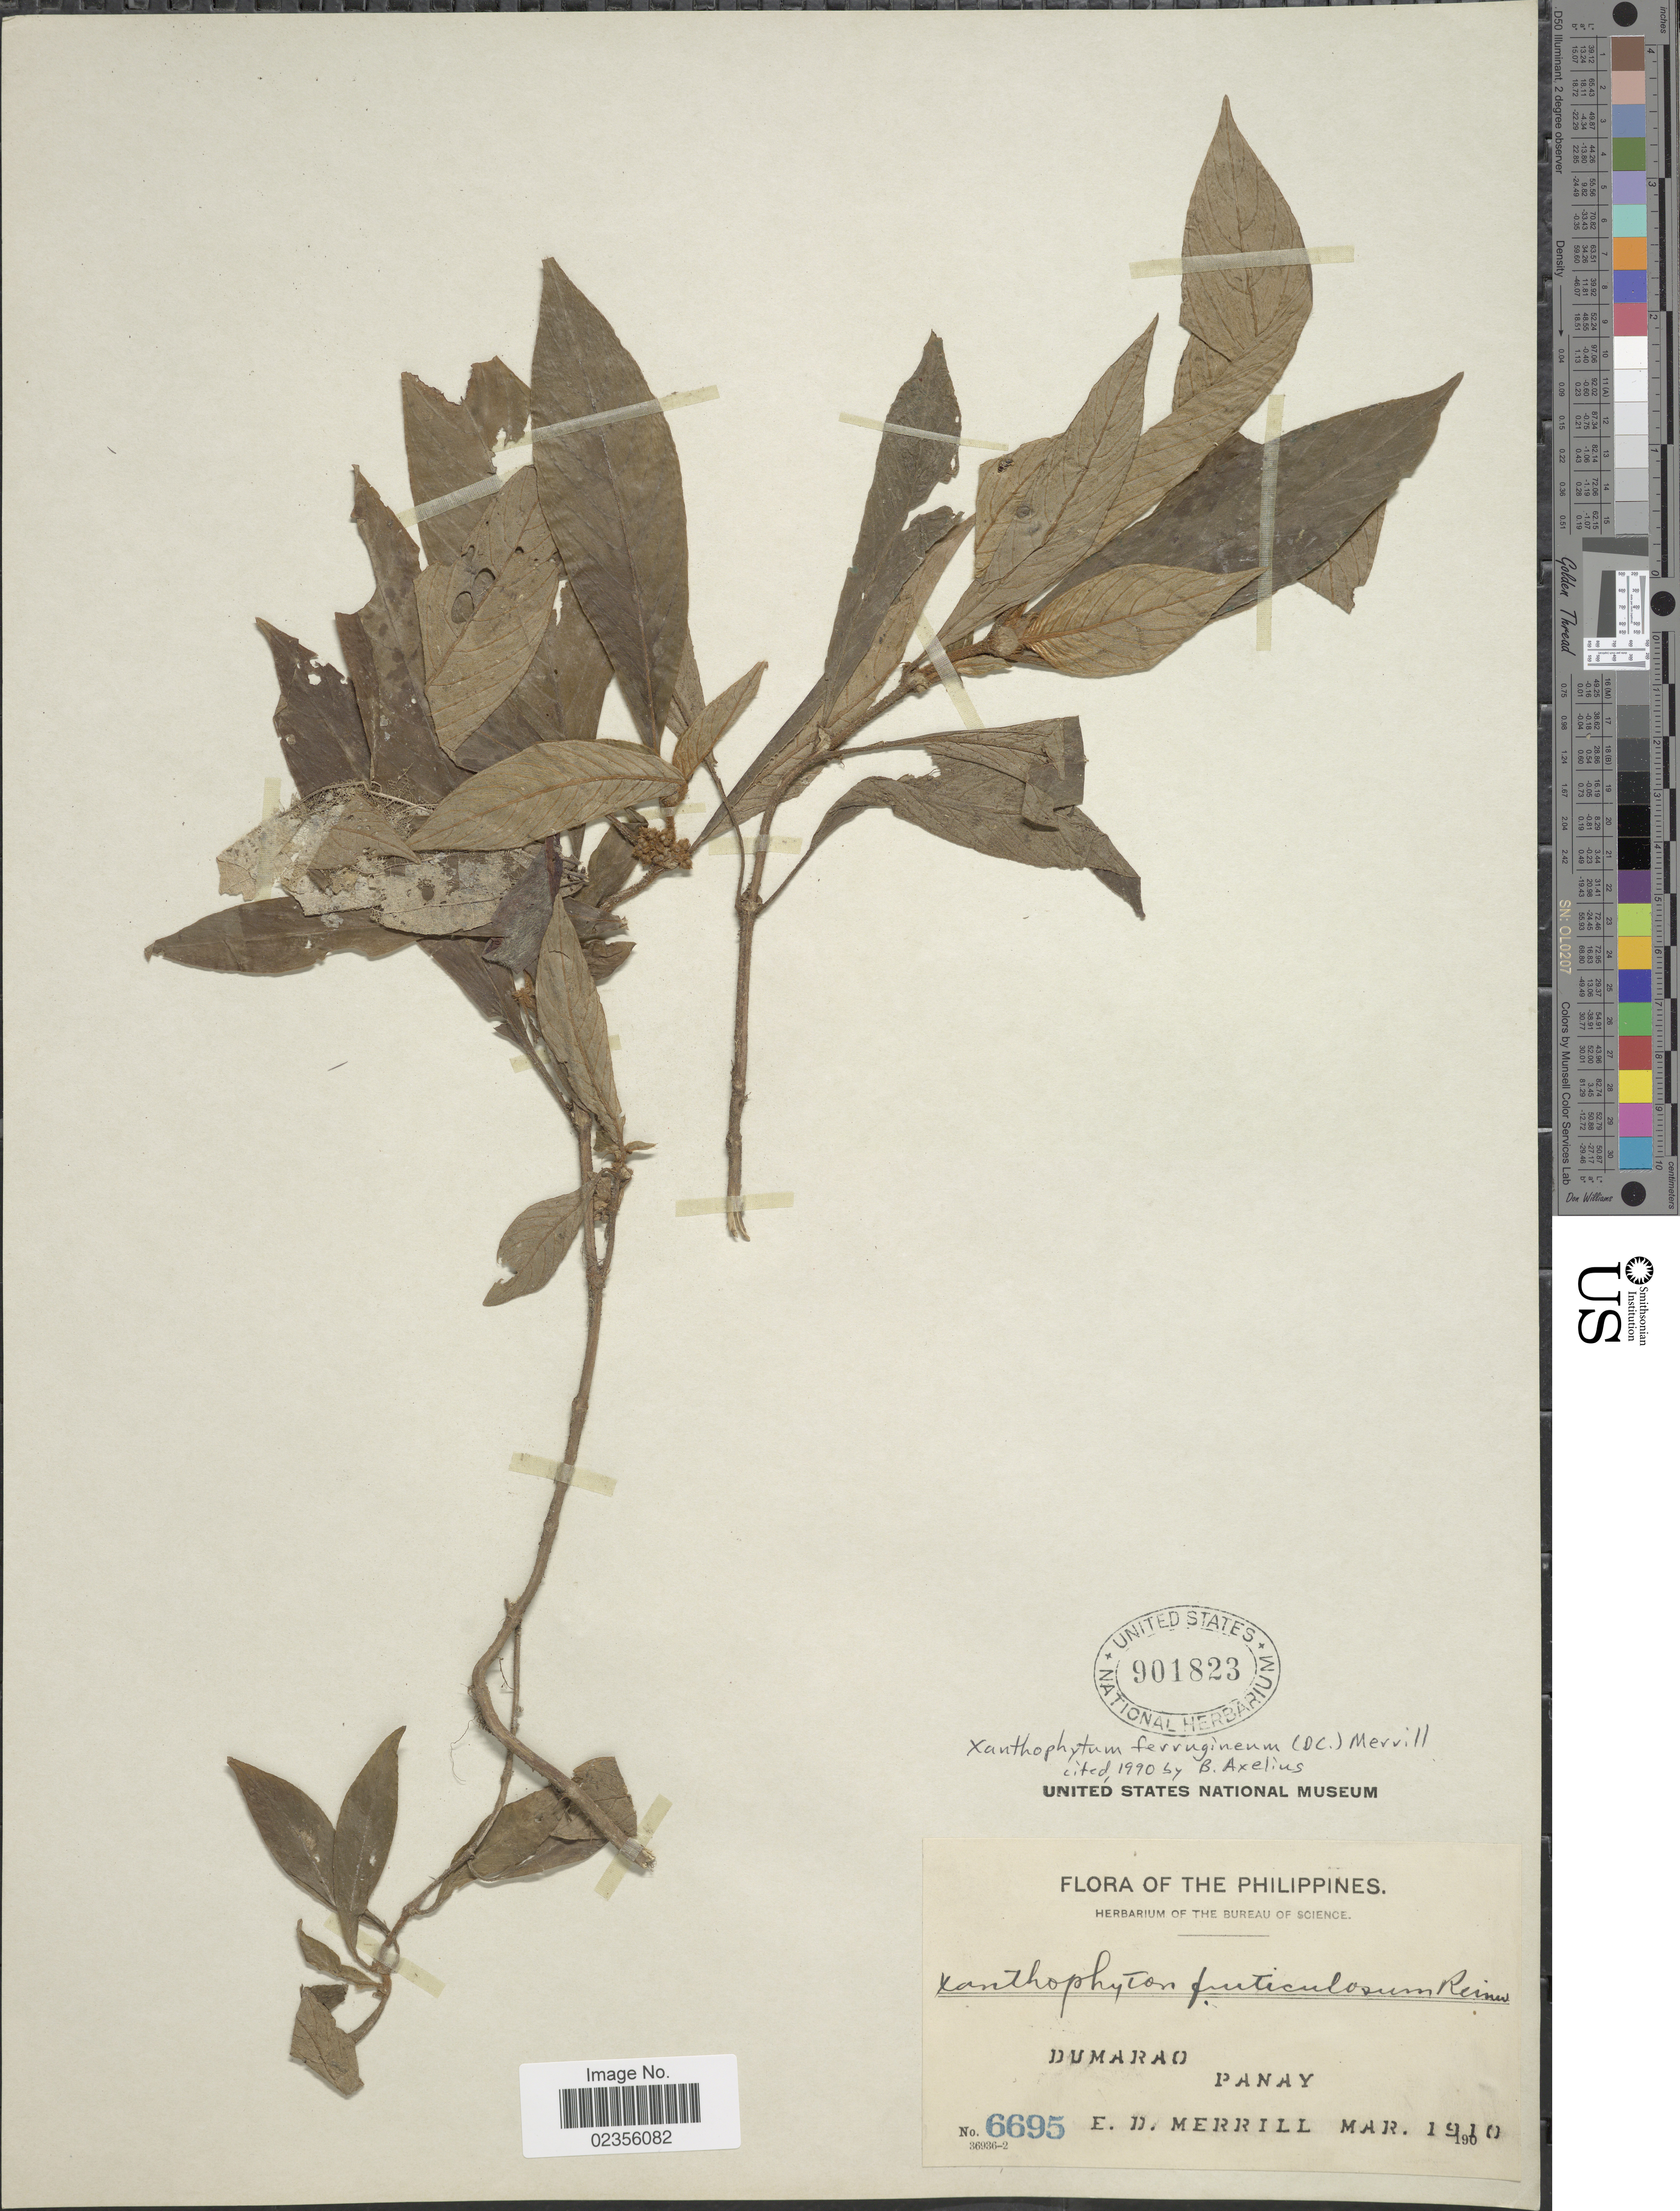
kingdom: Plantae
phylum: Tracheophyta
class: Magnoliopsida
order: Gentianales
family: Rubiaceae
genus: Xanthophytum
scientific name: Xanthophytum ferrugineum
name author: (DC.) Merr.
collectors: E. D. Merrill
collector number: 6695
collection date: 1910-03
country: Philippines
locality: Dumarao, Panay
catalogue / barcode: US 901823